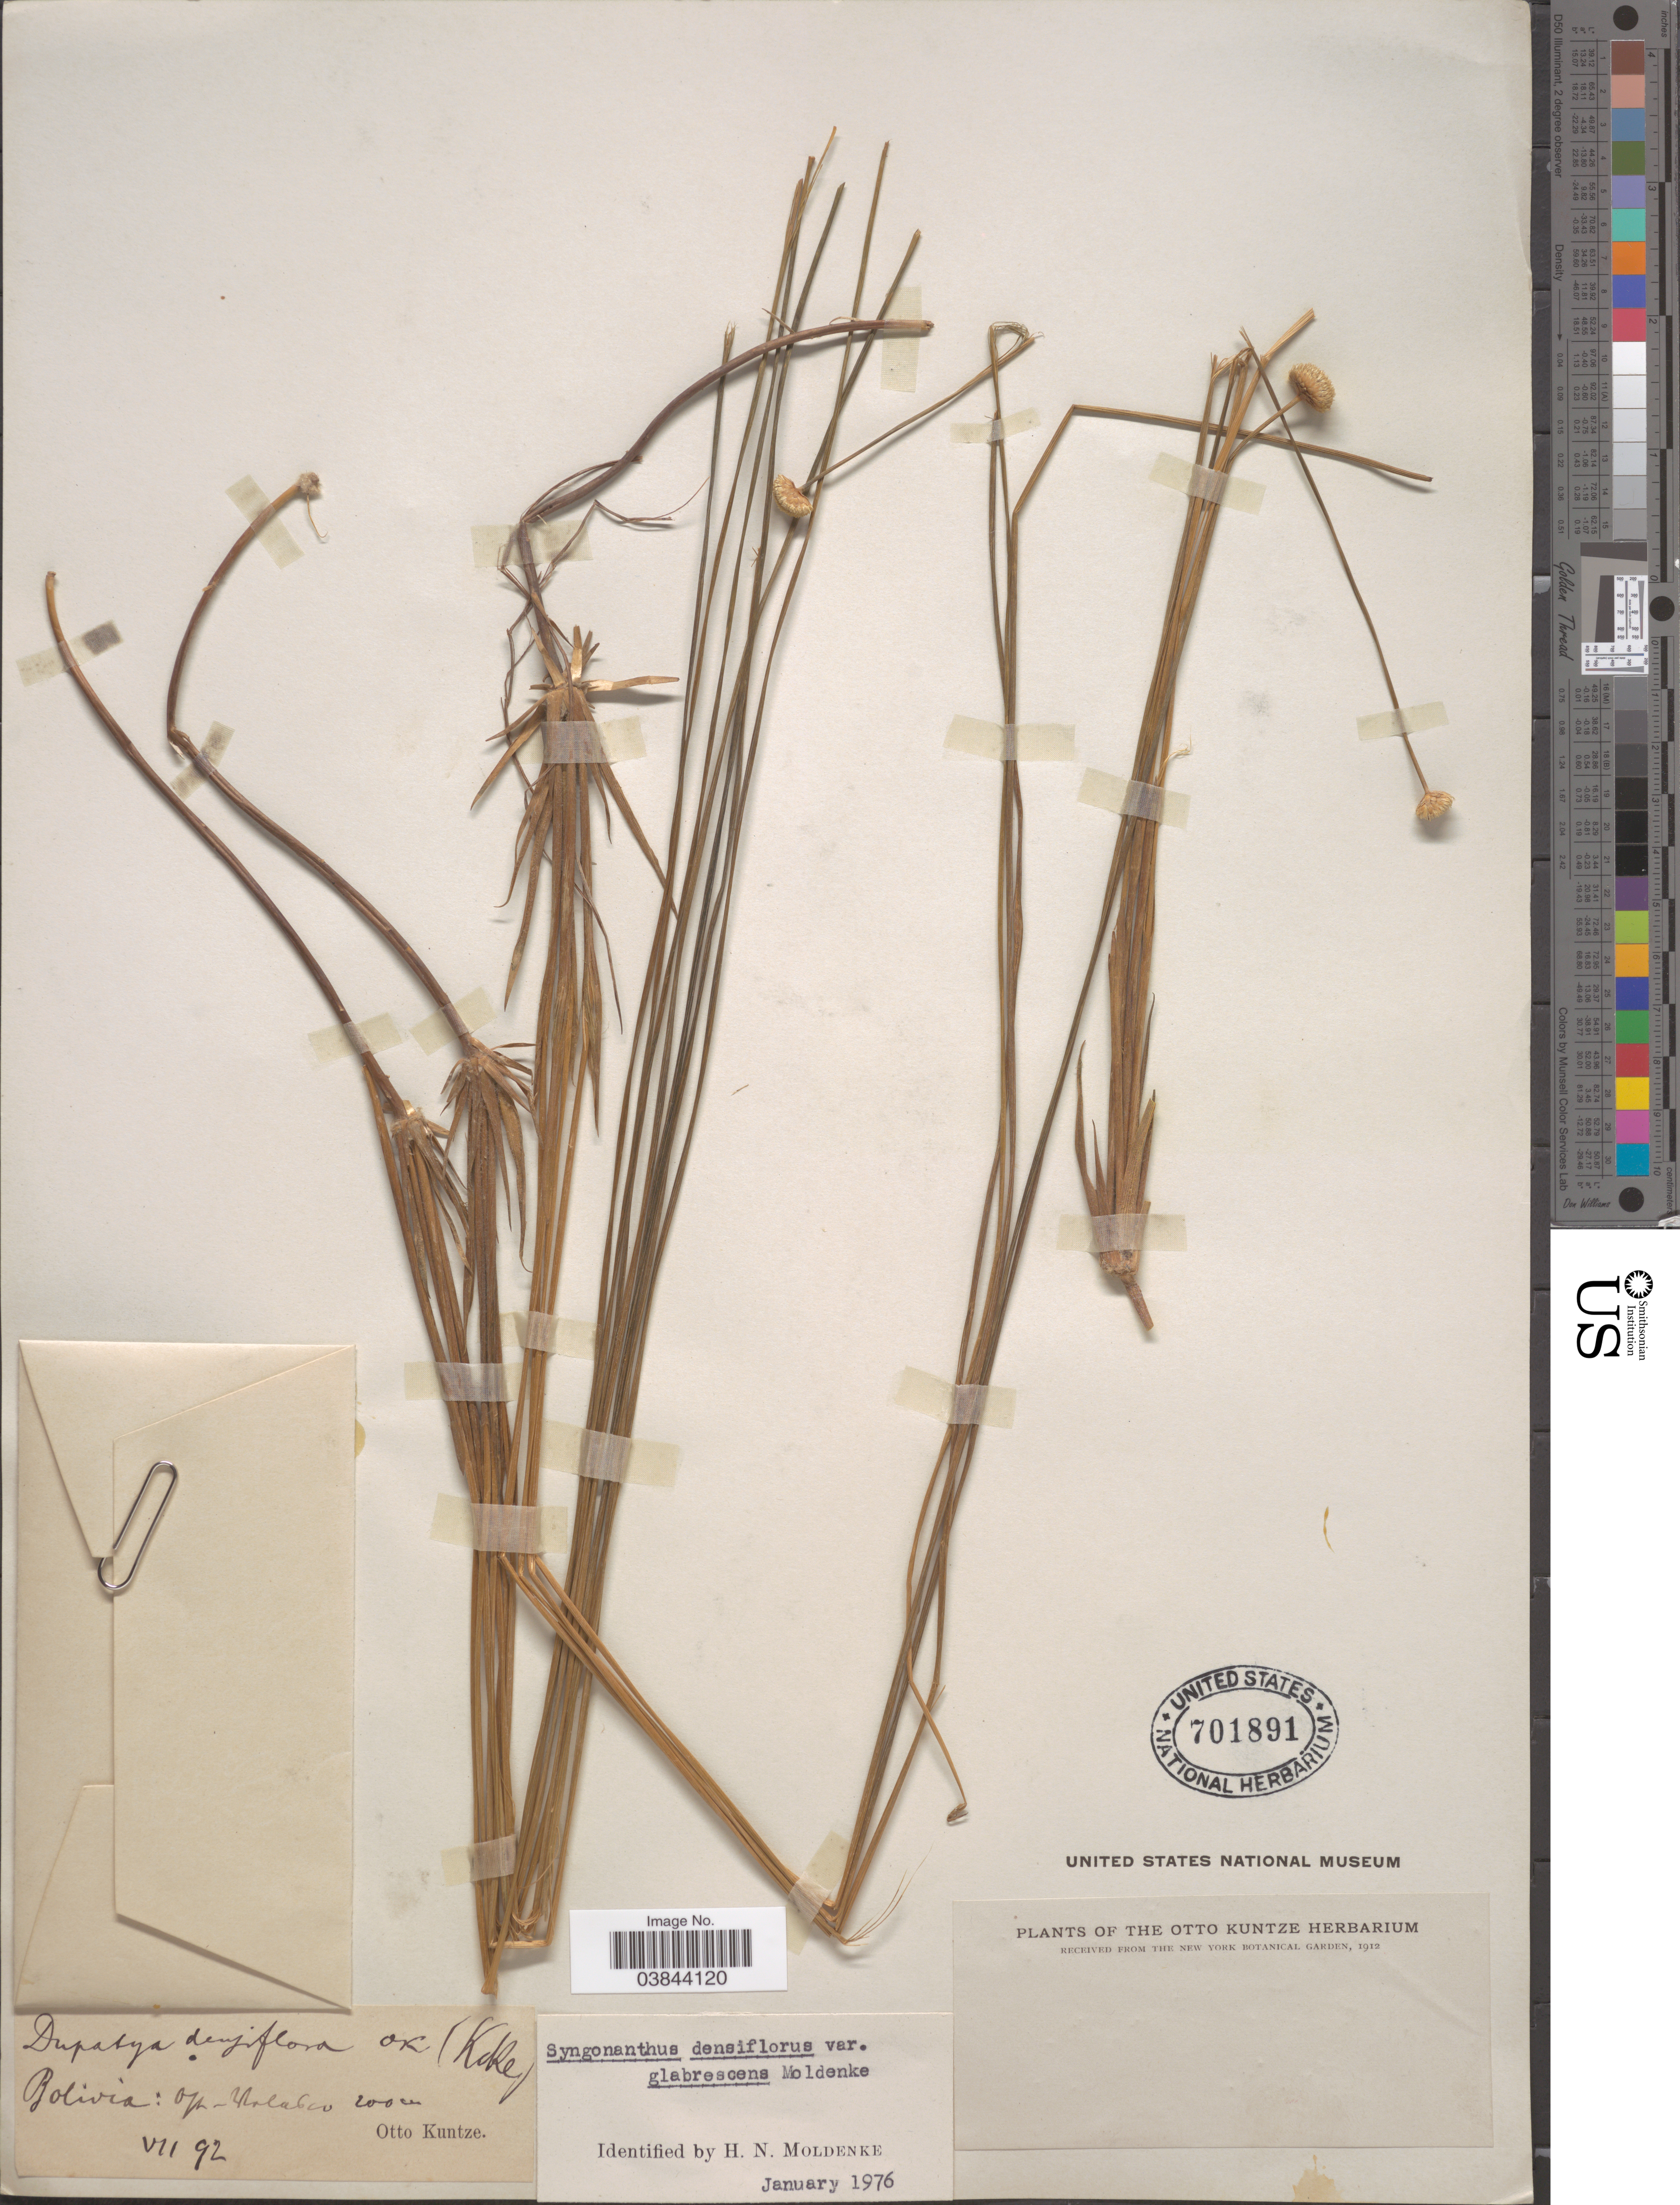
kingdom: Plantae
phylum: Tracheophyta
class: Liliopsida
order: Poales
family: Eriocaulaceae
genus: Syngonanthus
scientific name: Syngonanthus densiflorus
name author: (Körn.) Ruhland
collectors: C.E.O. Kuntze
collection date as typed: Transcribed d/m/y: /7/92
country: Bolivia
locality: Ost-Valasco [interpreted].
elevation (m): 200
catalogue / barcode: US 701891